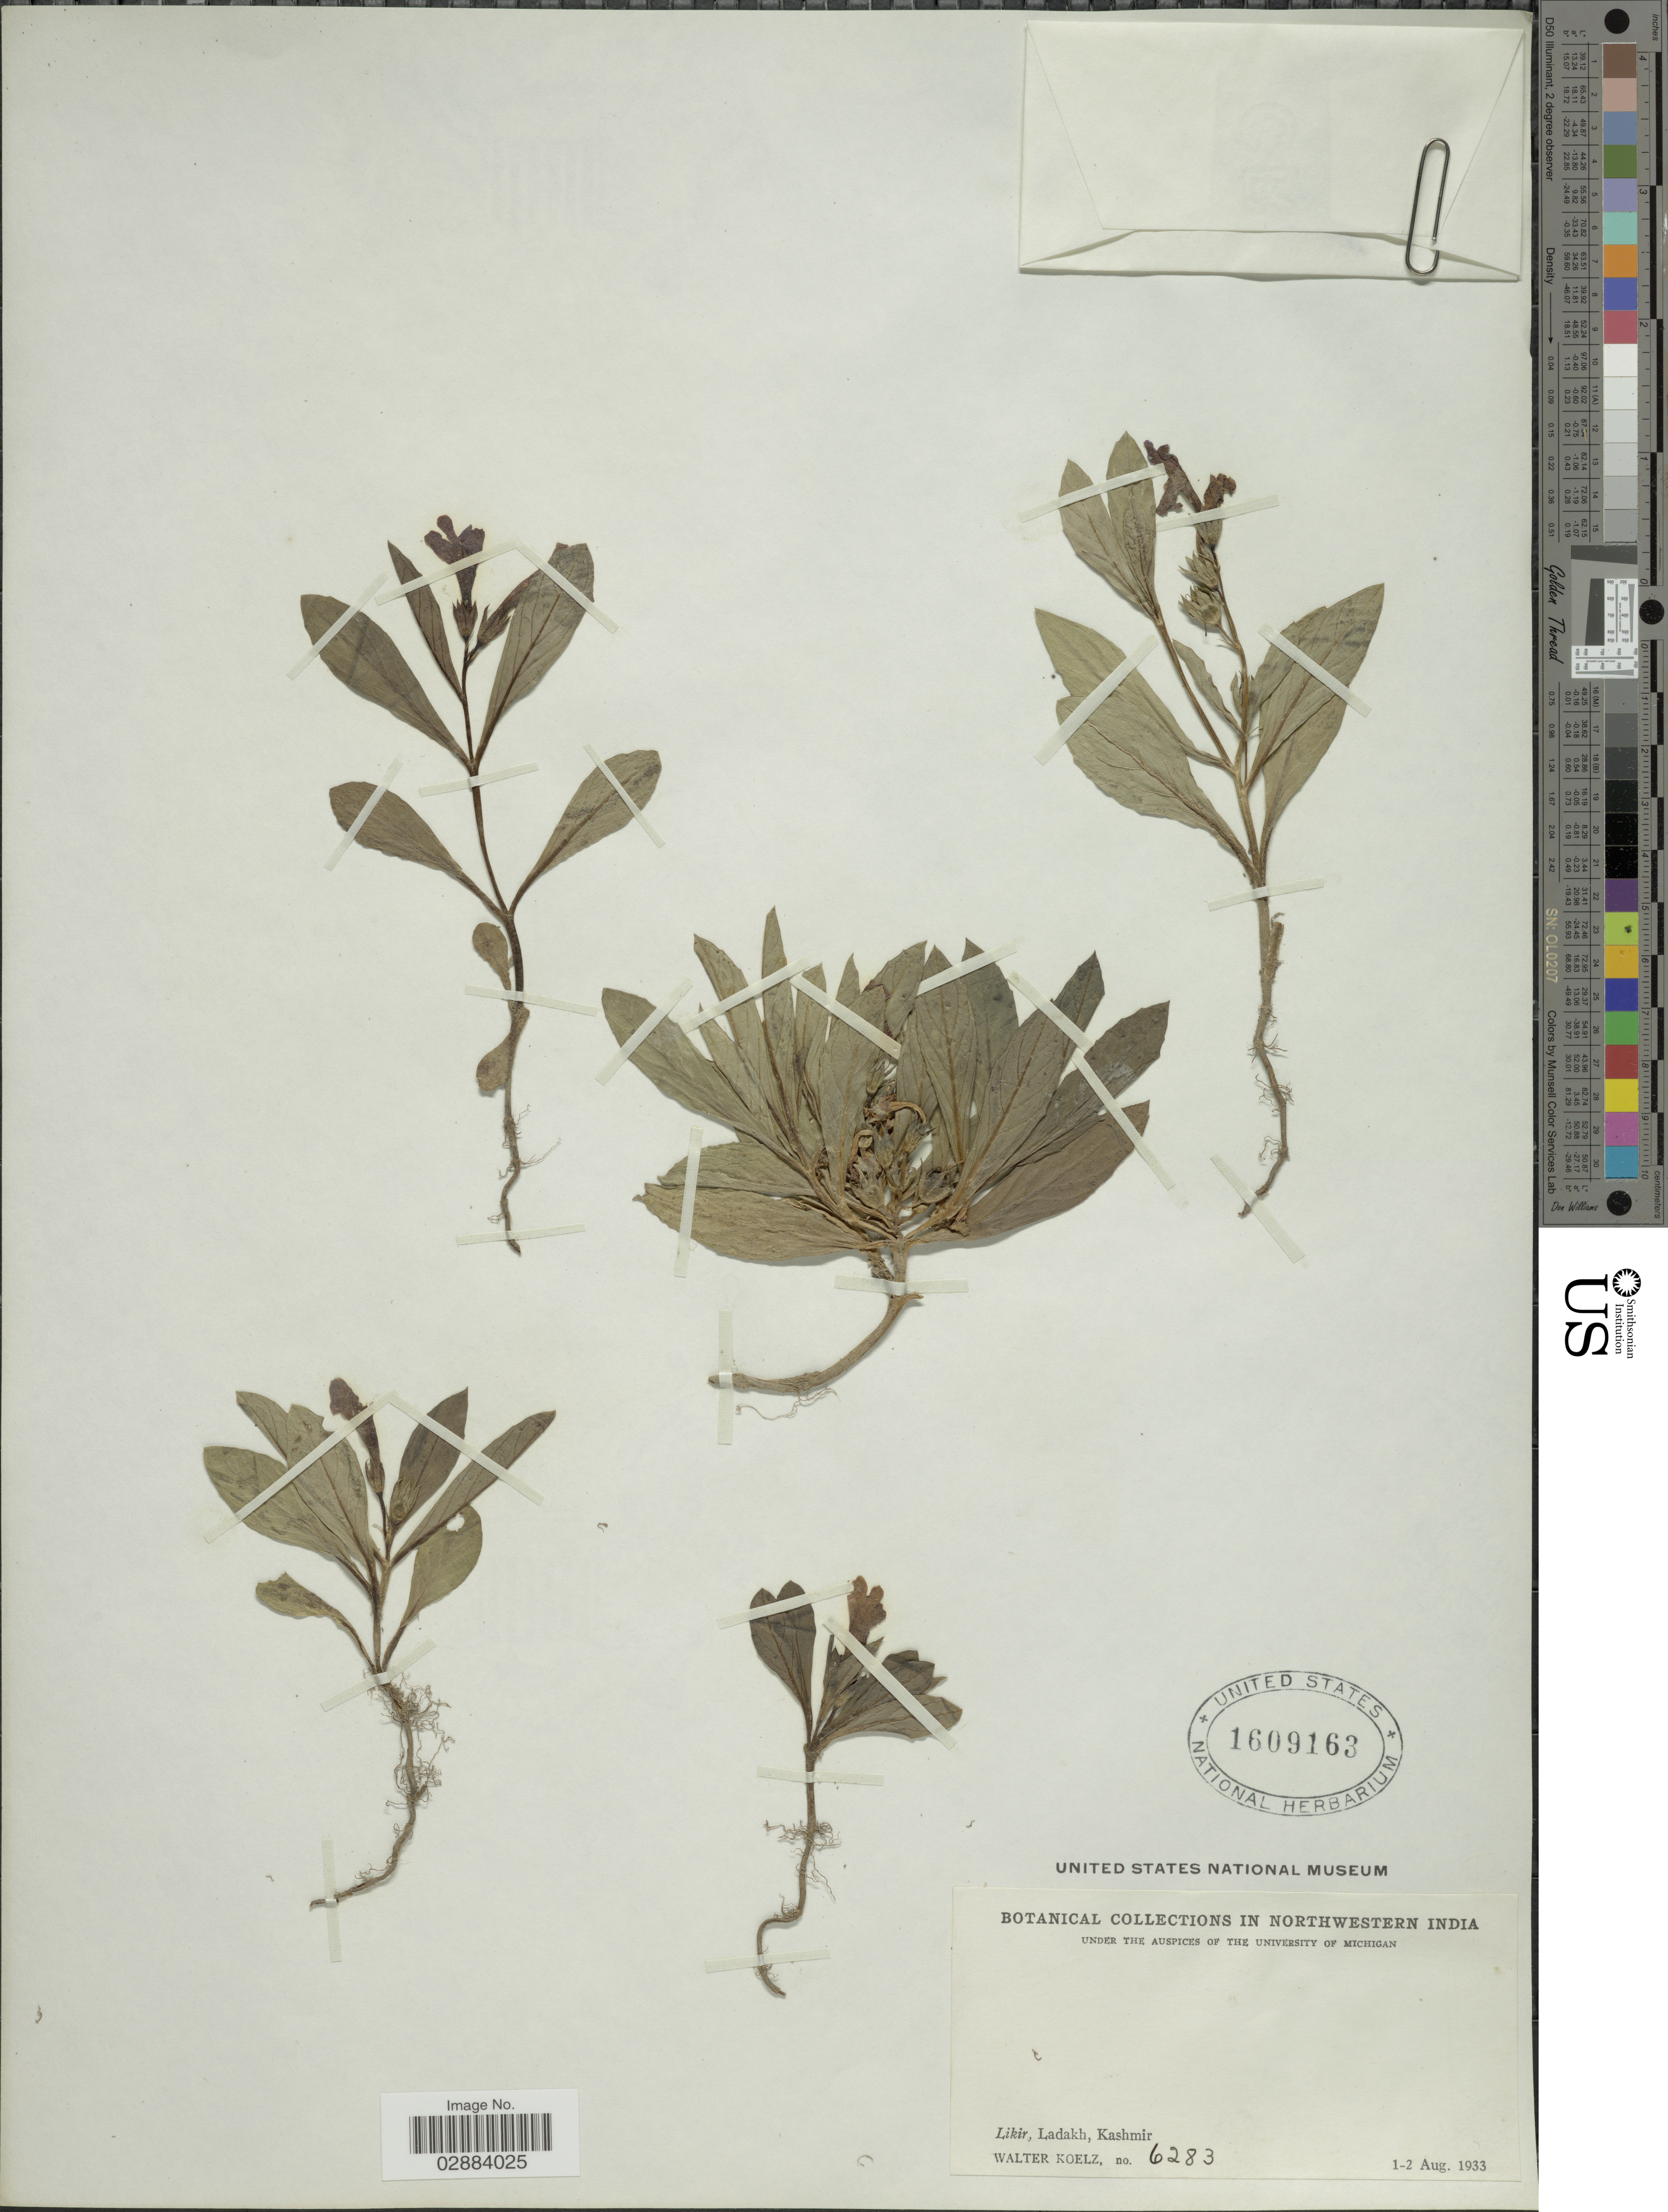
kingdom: Plantae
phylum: Tracheophyta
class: Magnoliopsida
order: Lamiales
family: Acanthaceae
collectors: W. N. Koelz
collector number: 6283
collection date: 1933-08-01/1933-08-02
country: India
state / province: Jammu and Kashmir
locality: Northwestern India. Likir, Ladakh, Kashmir.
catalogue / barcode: US 1609163